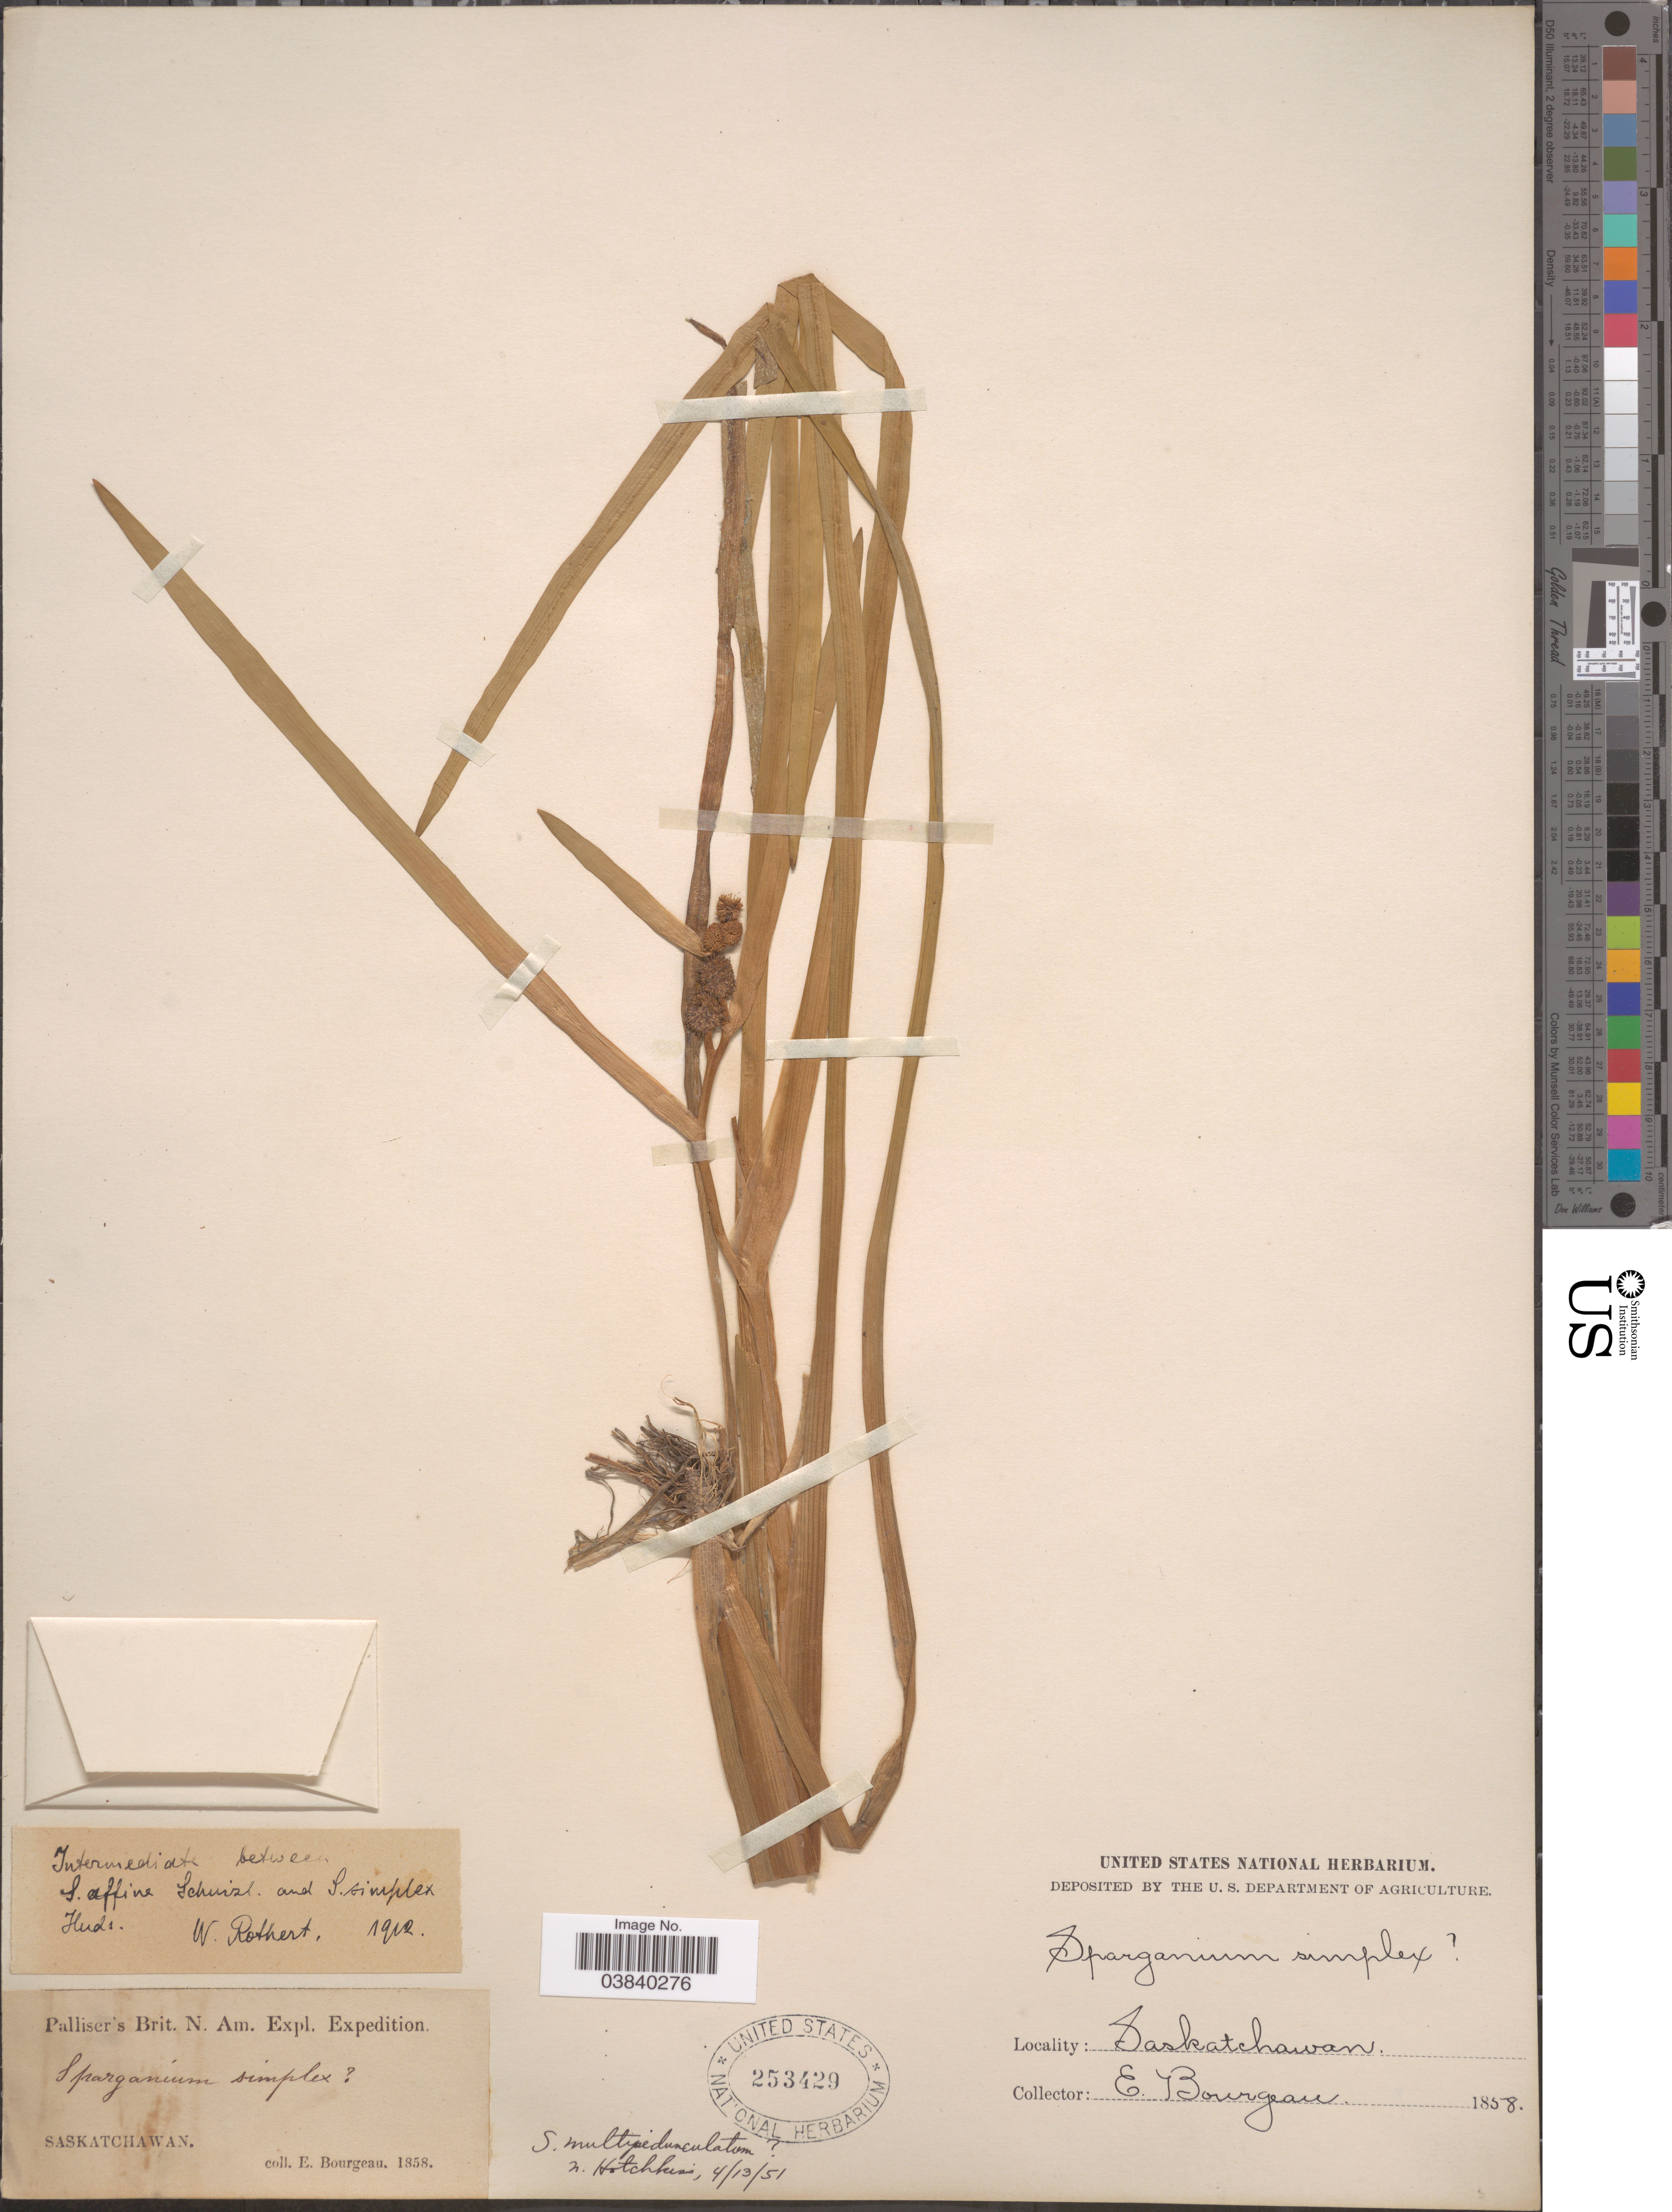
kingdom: Plantae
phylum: Tracheophyta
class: Liliopsida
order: Poales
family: Typhaceae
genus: Sparganium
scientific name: Sparganium emersum var. multipedunculatum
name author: (Morong) Reveal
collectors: E. Bourgeau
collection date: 1858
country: Canada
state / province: Saskatchewan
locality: Saskatchawan.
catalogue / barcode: US 253429